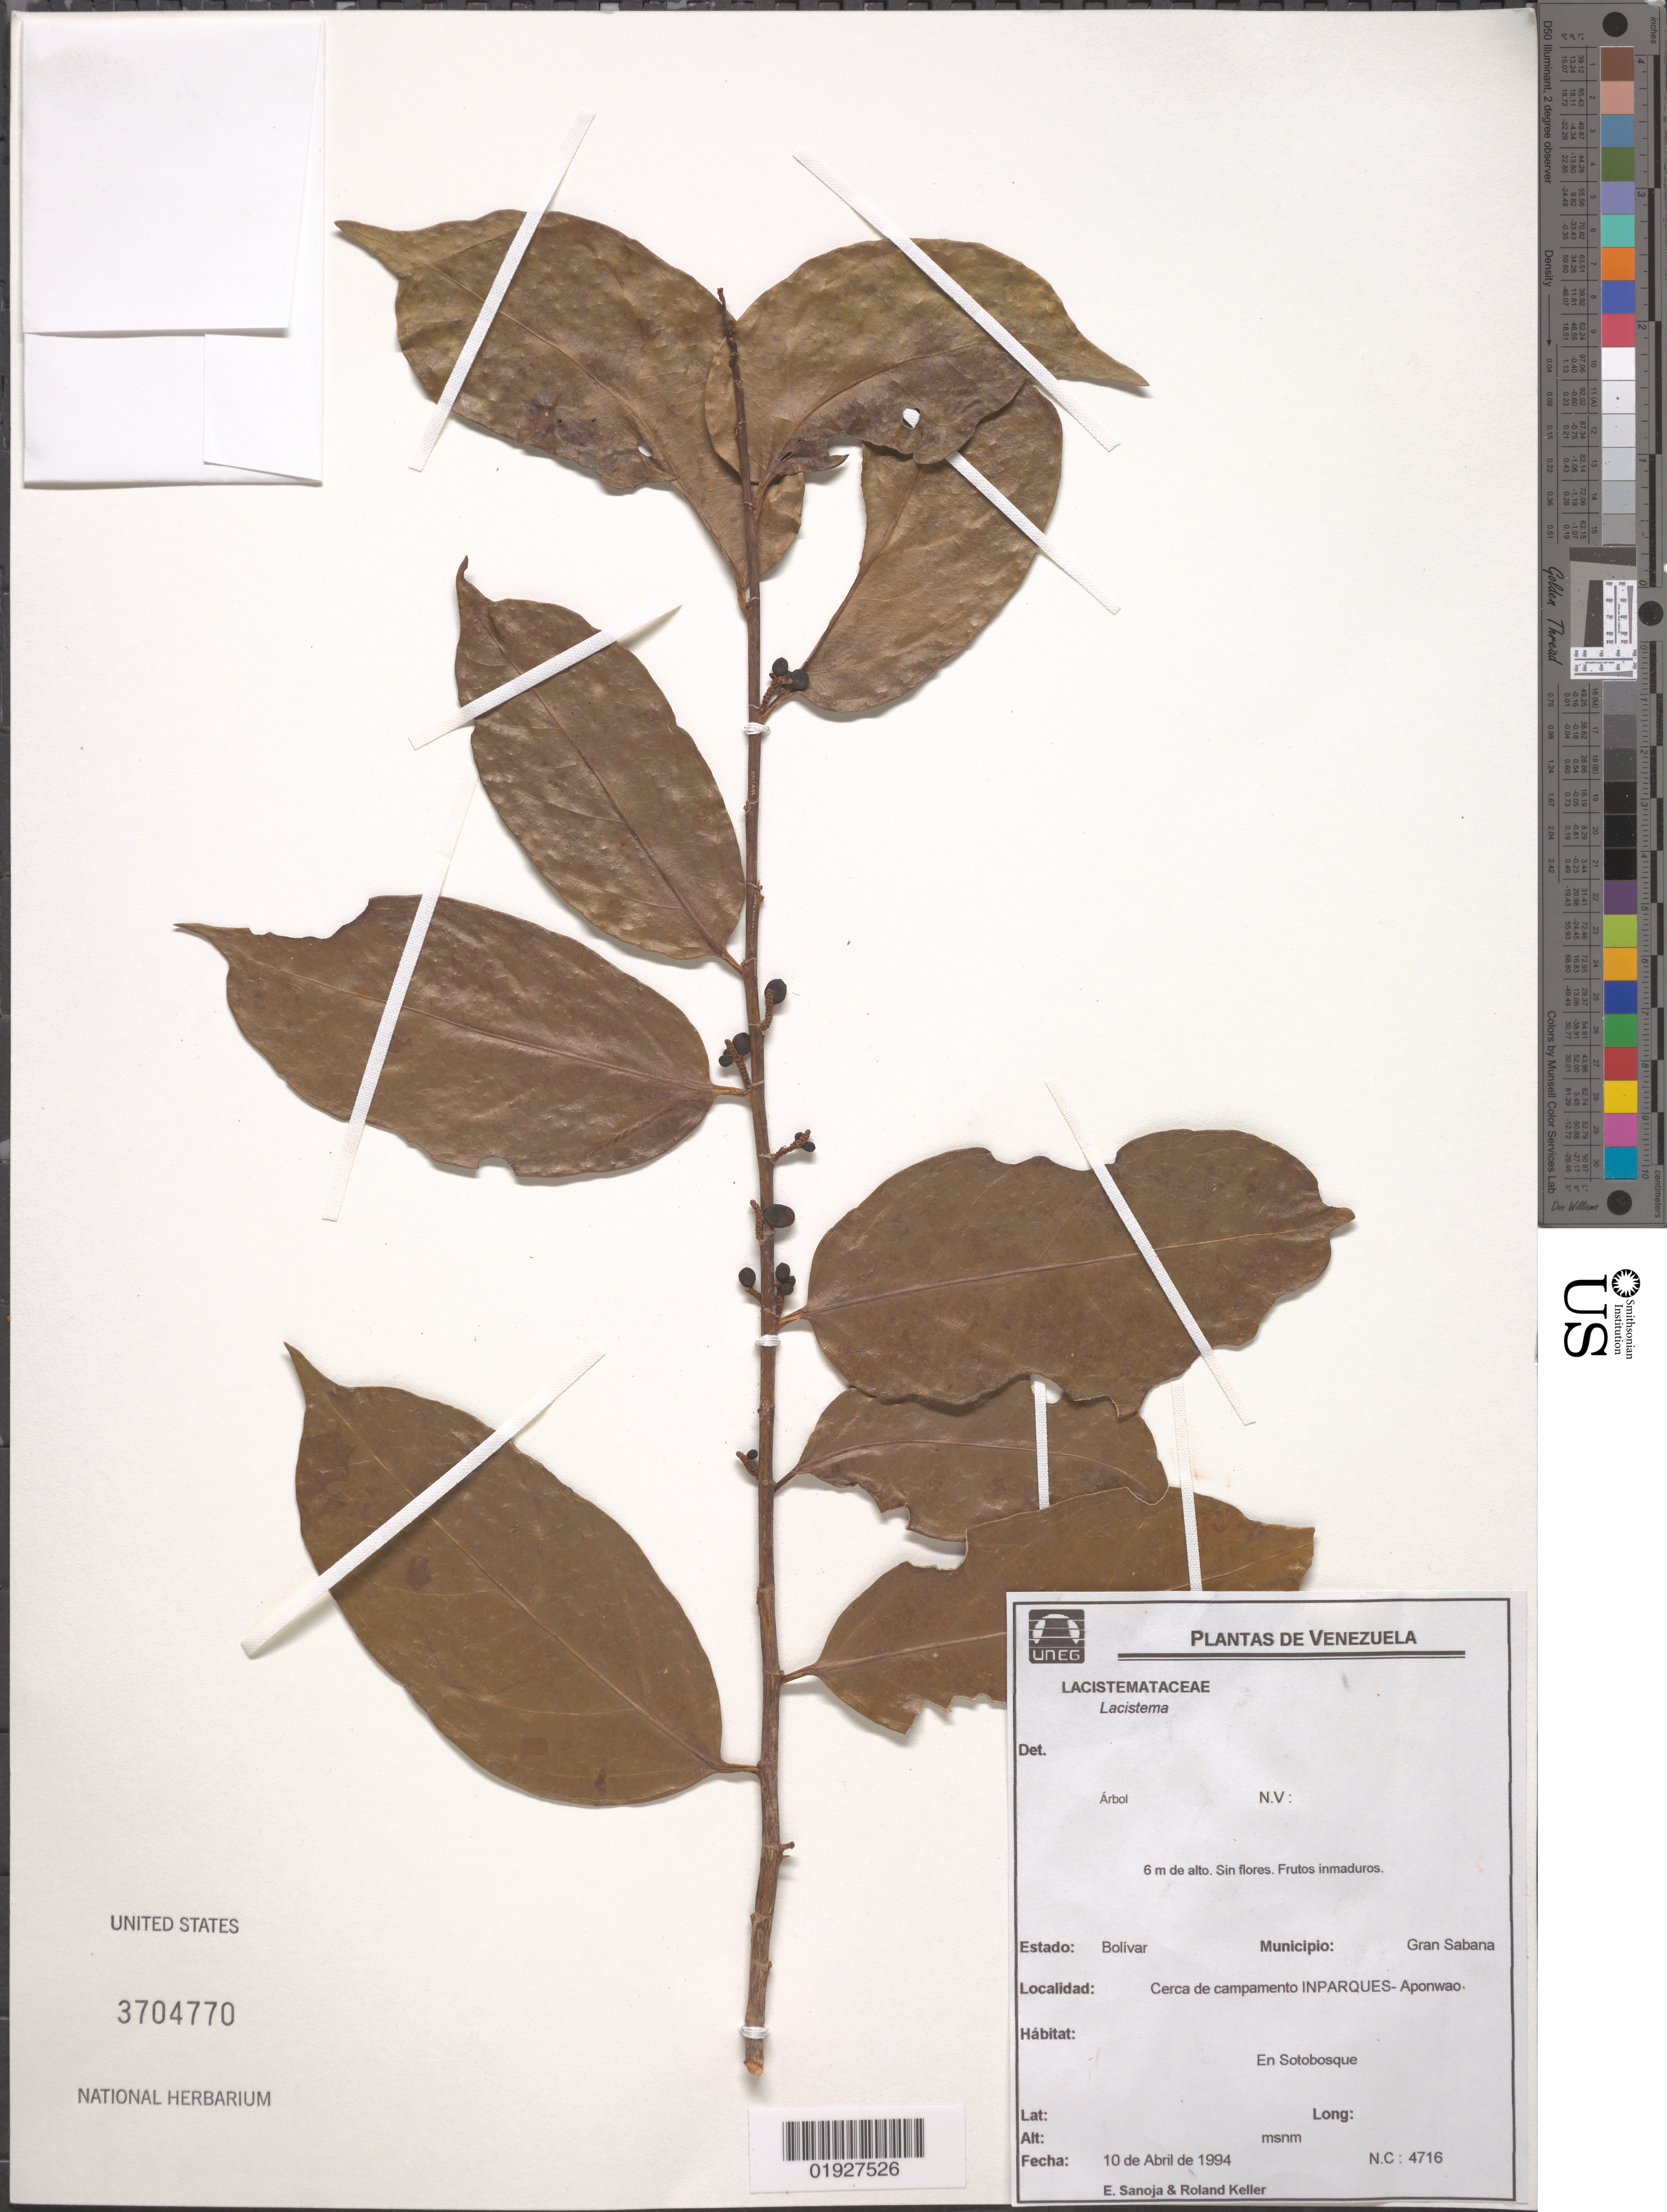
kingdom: Plantae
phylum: Tracheophyta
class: Magnoliopsida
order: Malpighiales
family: Lacistemataceae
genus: Lacistema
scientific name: Lacistema sp.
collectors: E. Sanoja & R. Keller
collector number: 4716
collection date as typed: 10 April 1994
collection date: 1994-04-10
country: Venezuela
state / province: Bolivar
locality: Parque Cachamay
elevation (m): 1200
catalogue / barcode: US 3704770